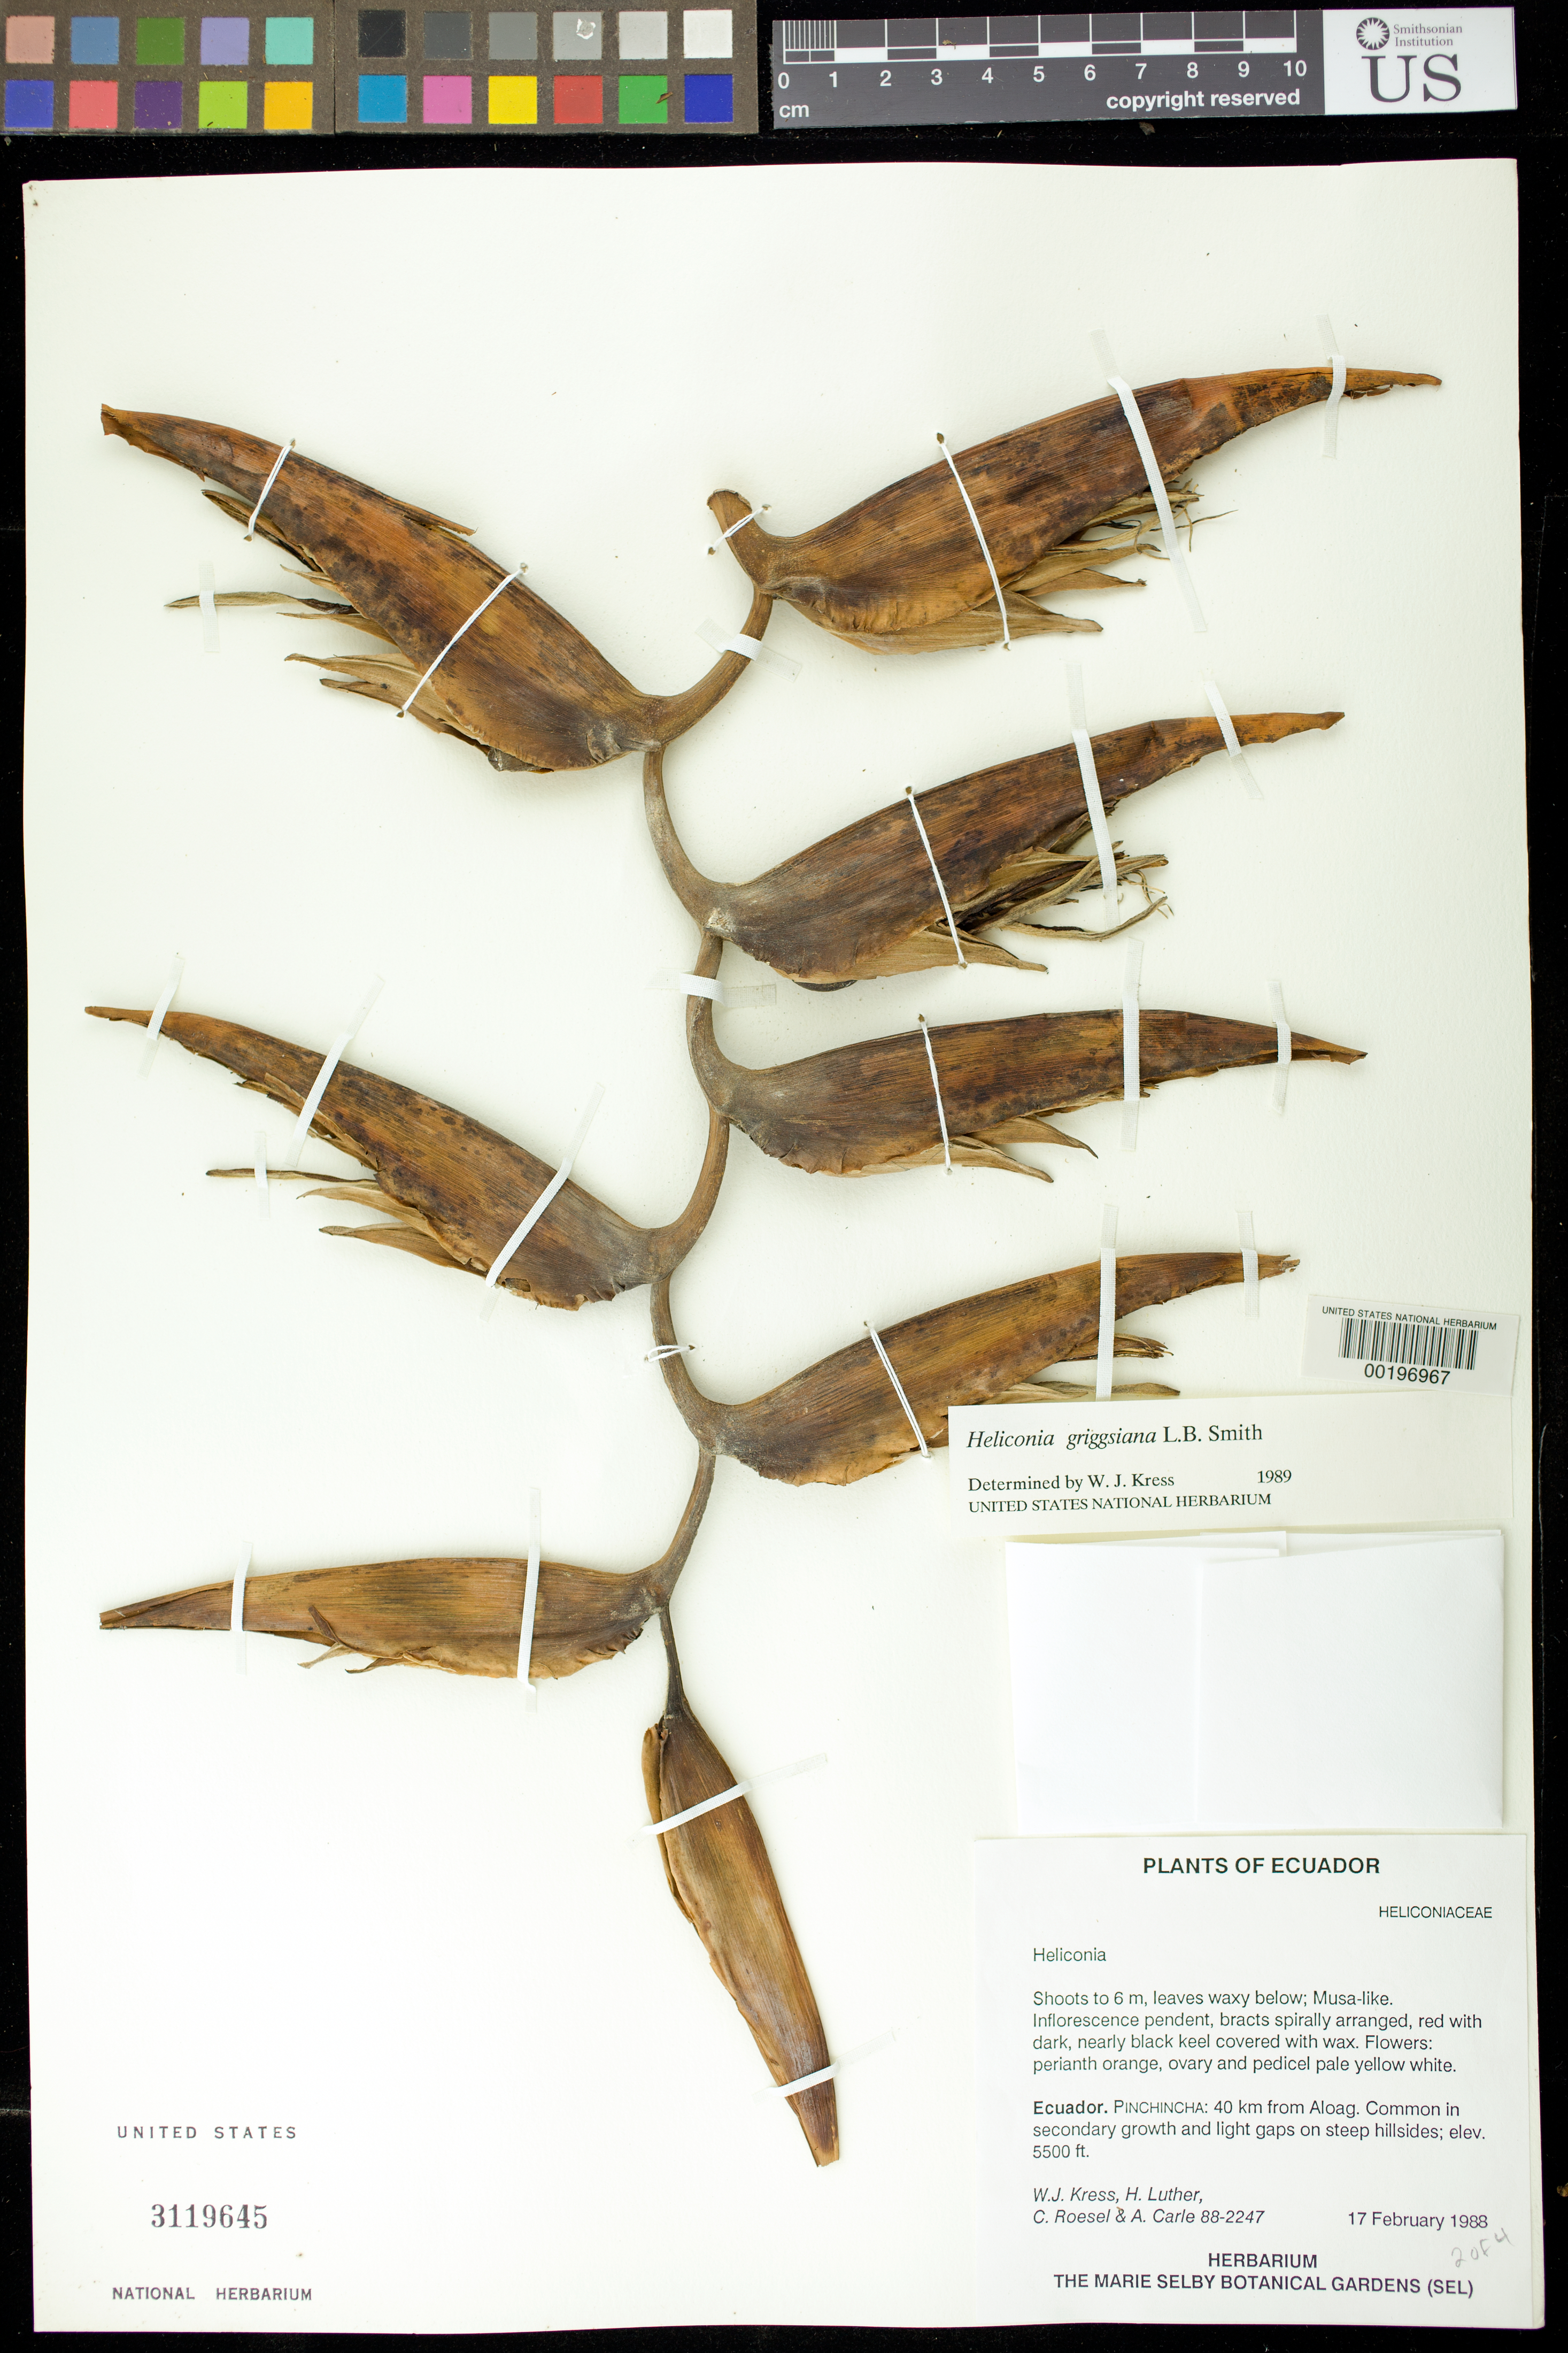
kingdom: Plantae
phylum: Tracheophyta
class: Liliopsida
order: Zingiberales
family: Heliconiaceae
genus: Heliconia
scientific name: Heliconia griggsiana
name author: L.B. Sm.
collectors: W. J. Kress, Harry E. Luther, C. S. Roesel & A. Carle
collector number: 88-2247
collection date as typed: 17 Feb 1988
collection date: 1988-02-17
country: Ecuador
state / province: Pichincha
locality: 40 km from aloag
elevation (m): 1676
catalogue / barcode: US 3119645